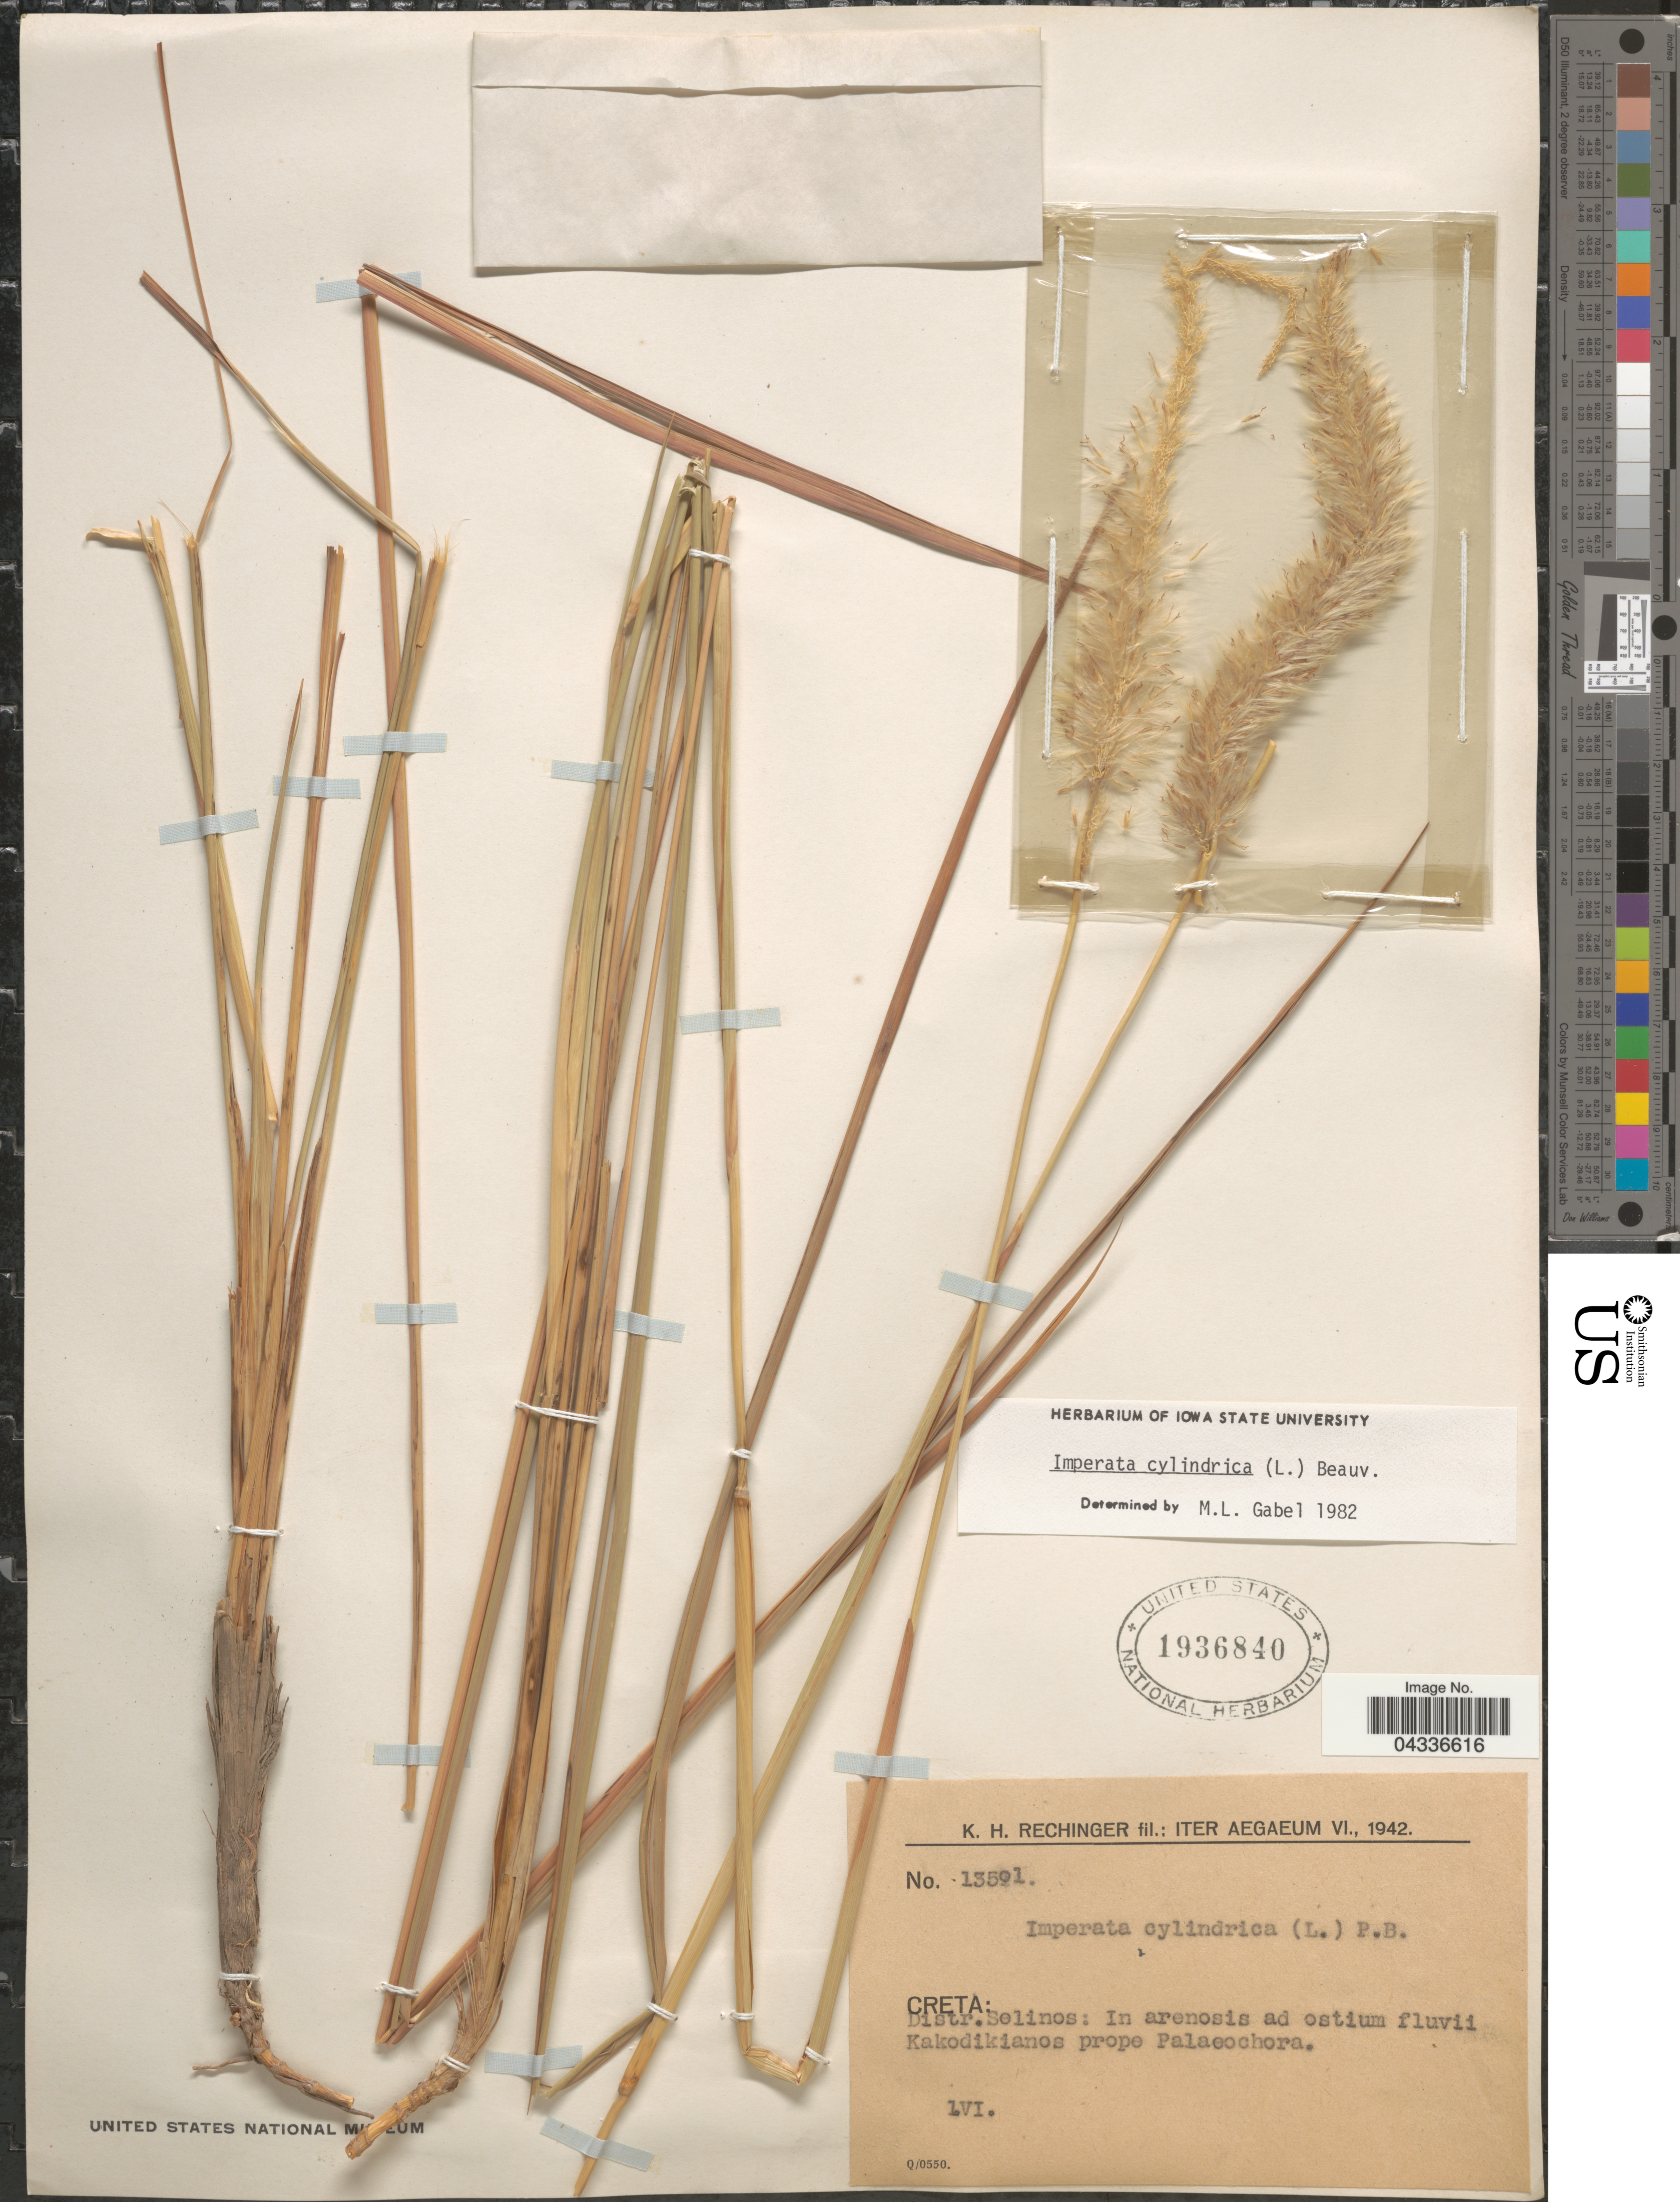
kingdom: Plantae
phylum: Tracheophyta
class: Liliopsida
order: Poales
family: Poaceae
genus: Imperata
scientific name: Imperata cylindrica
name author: (L.) P. Beauv.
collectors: K. H. Rechinger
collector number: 13501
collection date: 1942-06-01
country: Greece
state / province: Crete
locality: Iter Aegaeum VI., 1942. Creta: Distr.Selinos: In arenosis ad ostium fluvii Kakodikianos prope Palaeochora.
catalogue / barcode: US 1936840